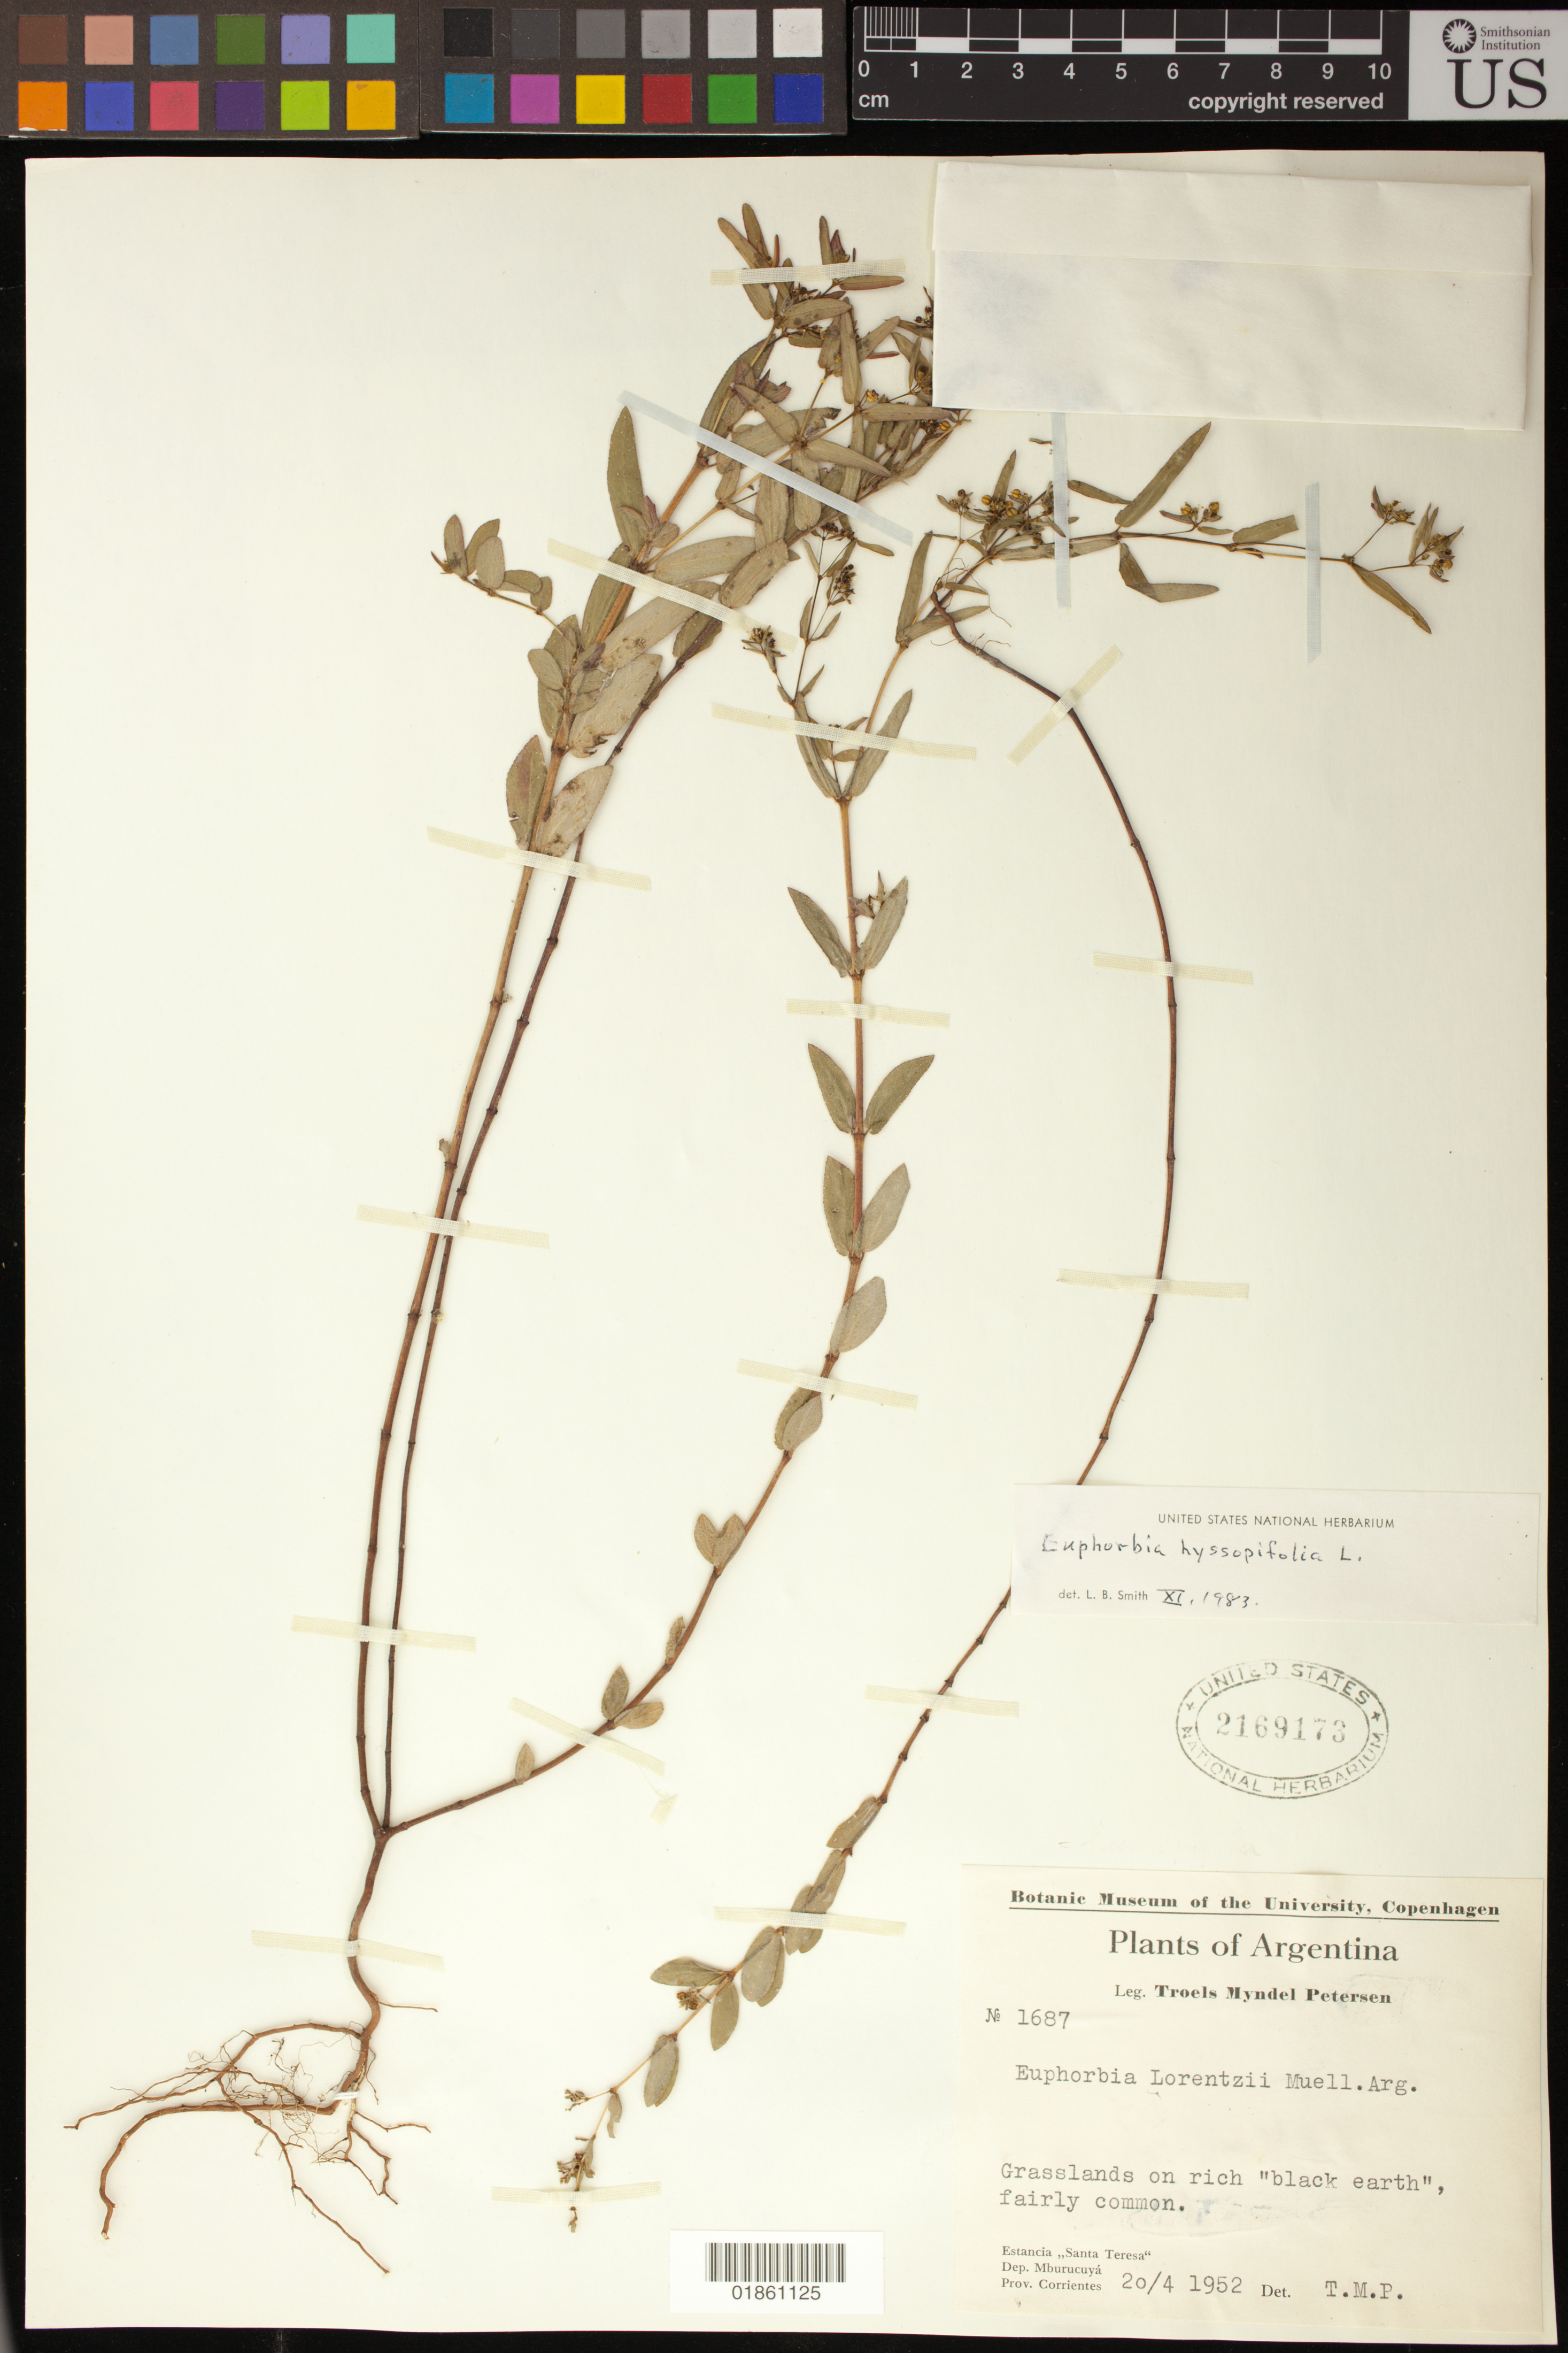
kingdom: Plantae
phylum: Tracheophyta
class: Magnoliopsida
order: Malpighiales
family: Euphorbiaceae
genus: Euphorbia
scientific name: Euphorbia hyssopifolia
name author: L.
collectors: T. M. Petersen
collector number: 1687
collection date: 1952-04-20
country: Argentina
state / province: Corrientes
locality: Estancia "Santa Teresa" Dep. Mburucuya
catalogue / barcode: US 2169173